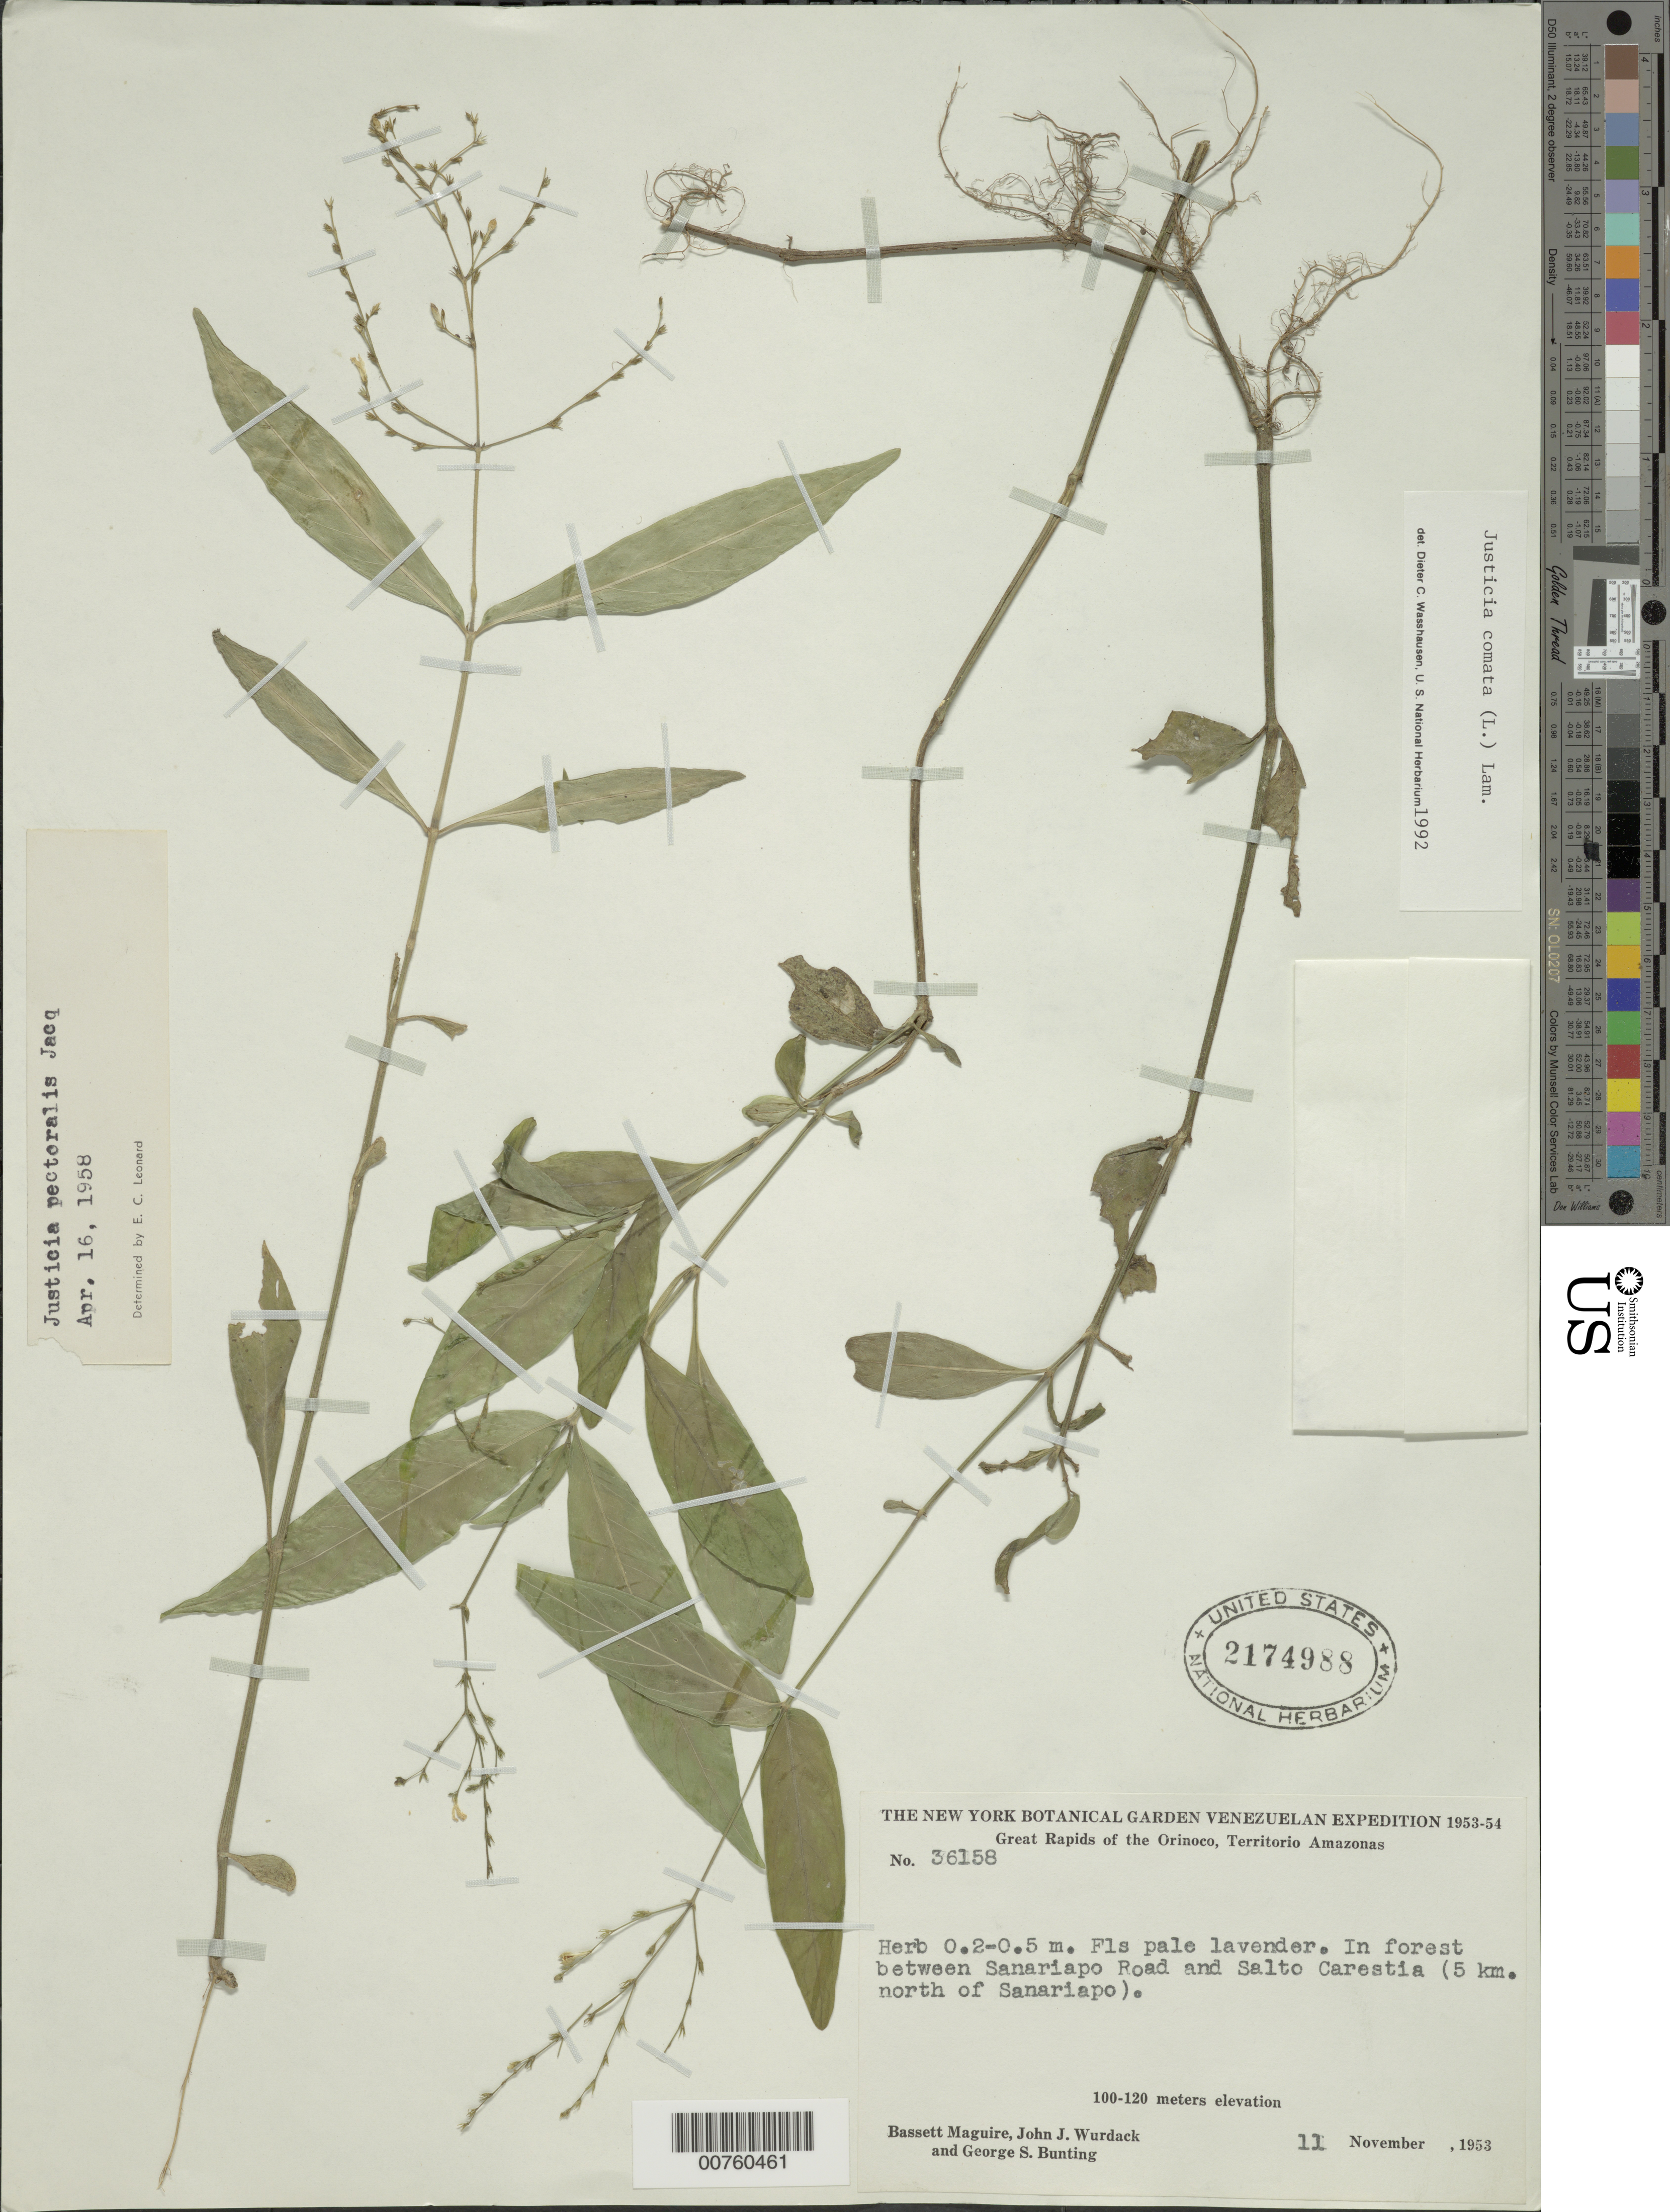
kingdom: Plantae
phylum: Tracheophyta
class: Magnoliopsida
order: Lamiales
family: Acanthaceae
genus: Justicia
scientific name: Justicia comata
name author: (L.) Lam.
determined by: Wasshausen, Dieter C., (BOT), Smithsonian Institution - National Museum of Natural History (UNITED STATES)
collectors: B. Maguire, J. J. Wurdack & G. S. Bunting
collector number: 36158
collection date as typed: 11-Nov-53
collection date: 1953-11-11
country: Venezuela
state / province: Amazonas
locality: Sanariapo, road to Salto Cerestia, 5 km N of Sanariapo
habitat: Forest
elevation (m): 100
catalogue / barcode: US 2174988